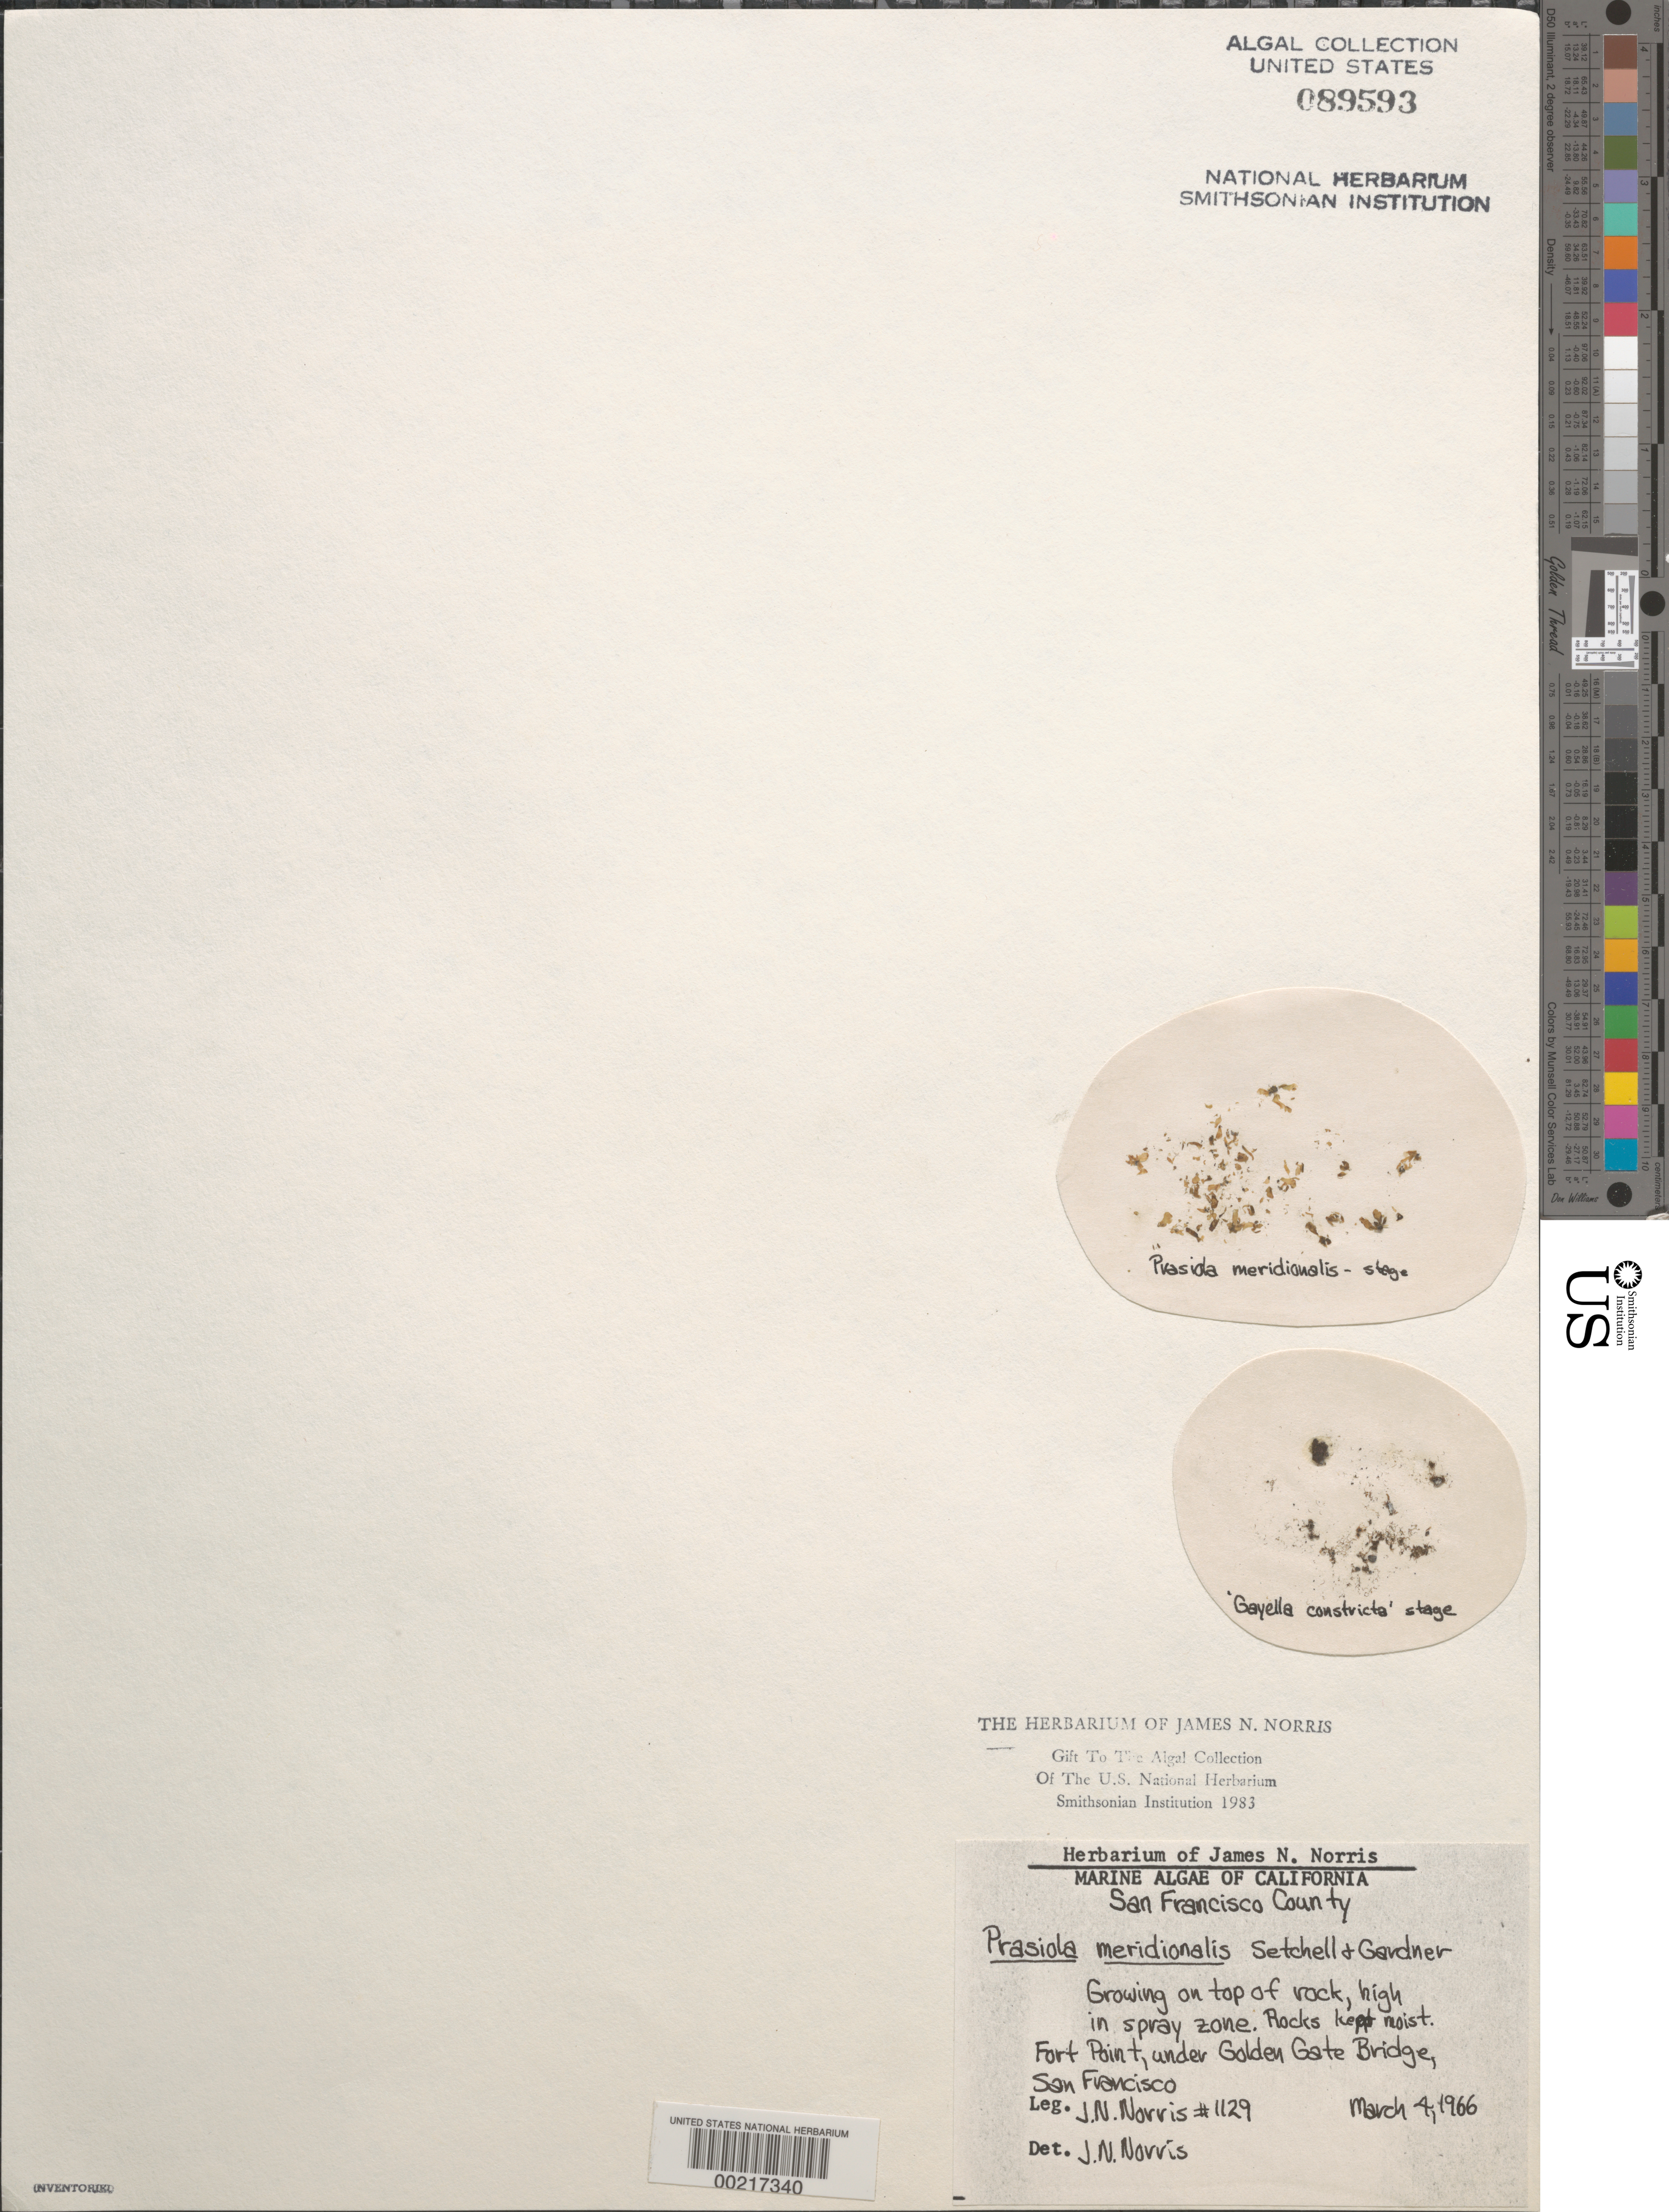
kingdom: Plantae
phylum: Chlorophyta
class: Trebouxiophyceae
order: Prasiolales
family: Prasiolaceae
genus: Prasiola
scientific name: Prasiola meridionalis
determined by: Norris, James N.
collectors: J. N. Norris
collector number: JN-1129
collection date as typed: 04 Mar 1966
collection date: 1966-03-04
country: United States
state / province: California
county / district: San Francisco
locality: San Francisco, Fort Point, under Golden Gate Bridge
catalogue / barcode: US 89593